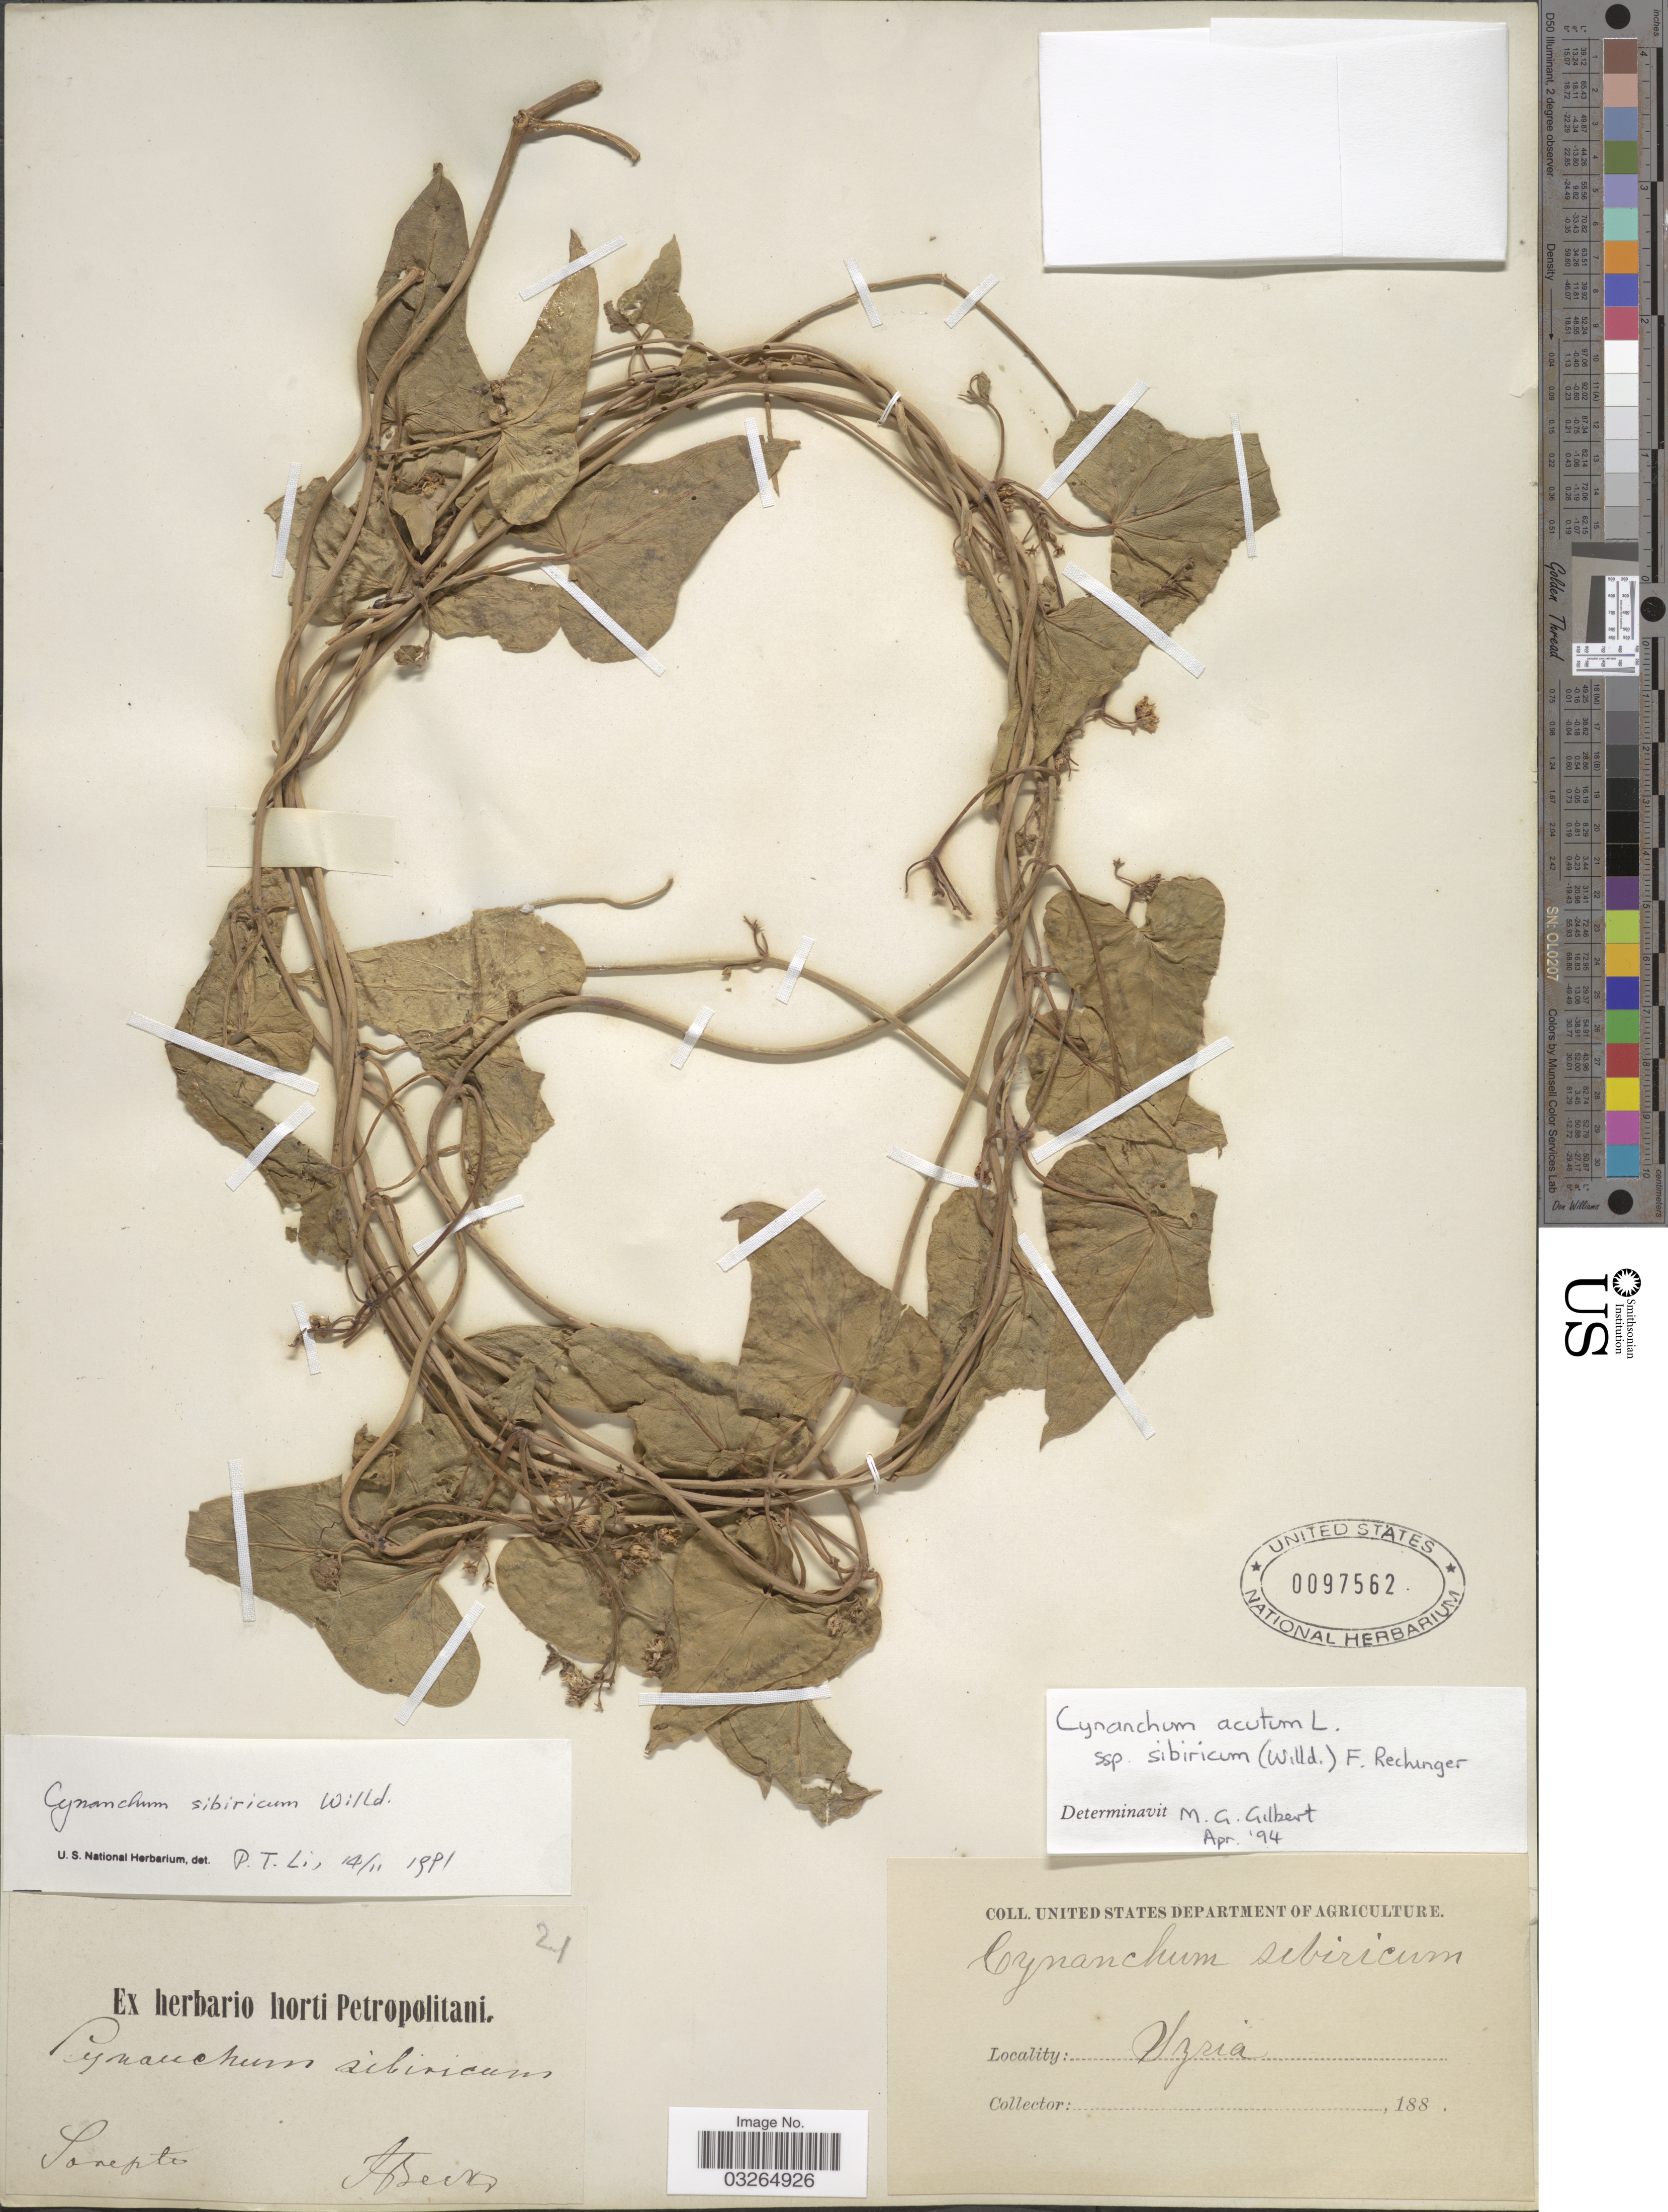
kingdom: Plantae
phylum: Tracheophyta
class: Magnoliopsida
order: Gentianales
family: Apocynaceae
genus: Cynanchum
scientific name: Cynanchum sibiricum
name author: Willd.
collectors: A. Becker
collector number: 21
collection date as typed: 188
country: Russian Federation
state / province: Volgograd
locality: Sarepta.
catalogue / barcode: US 97562